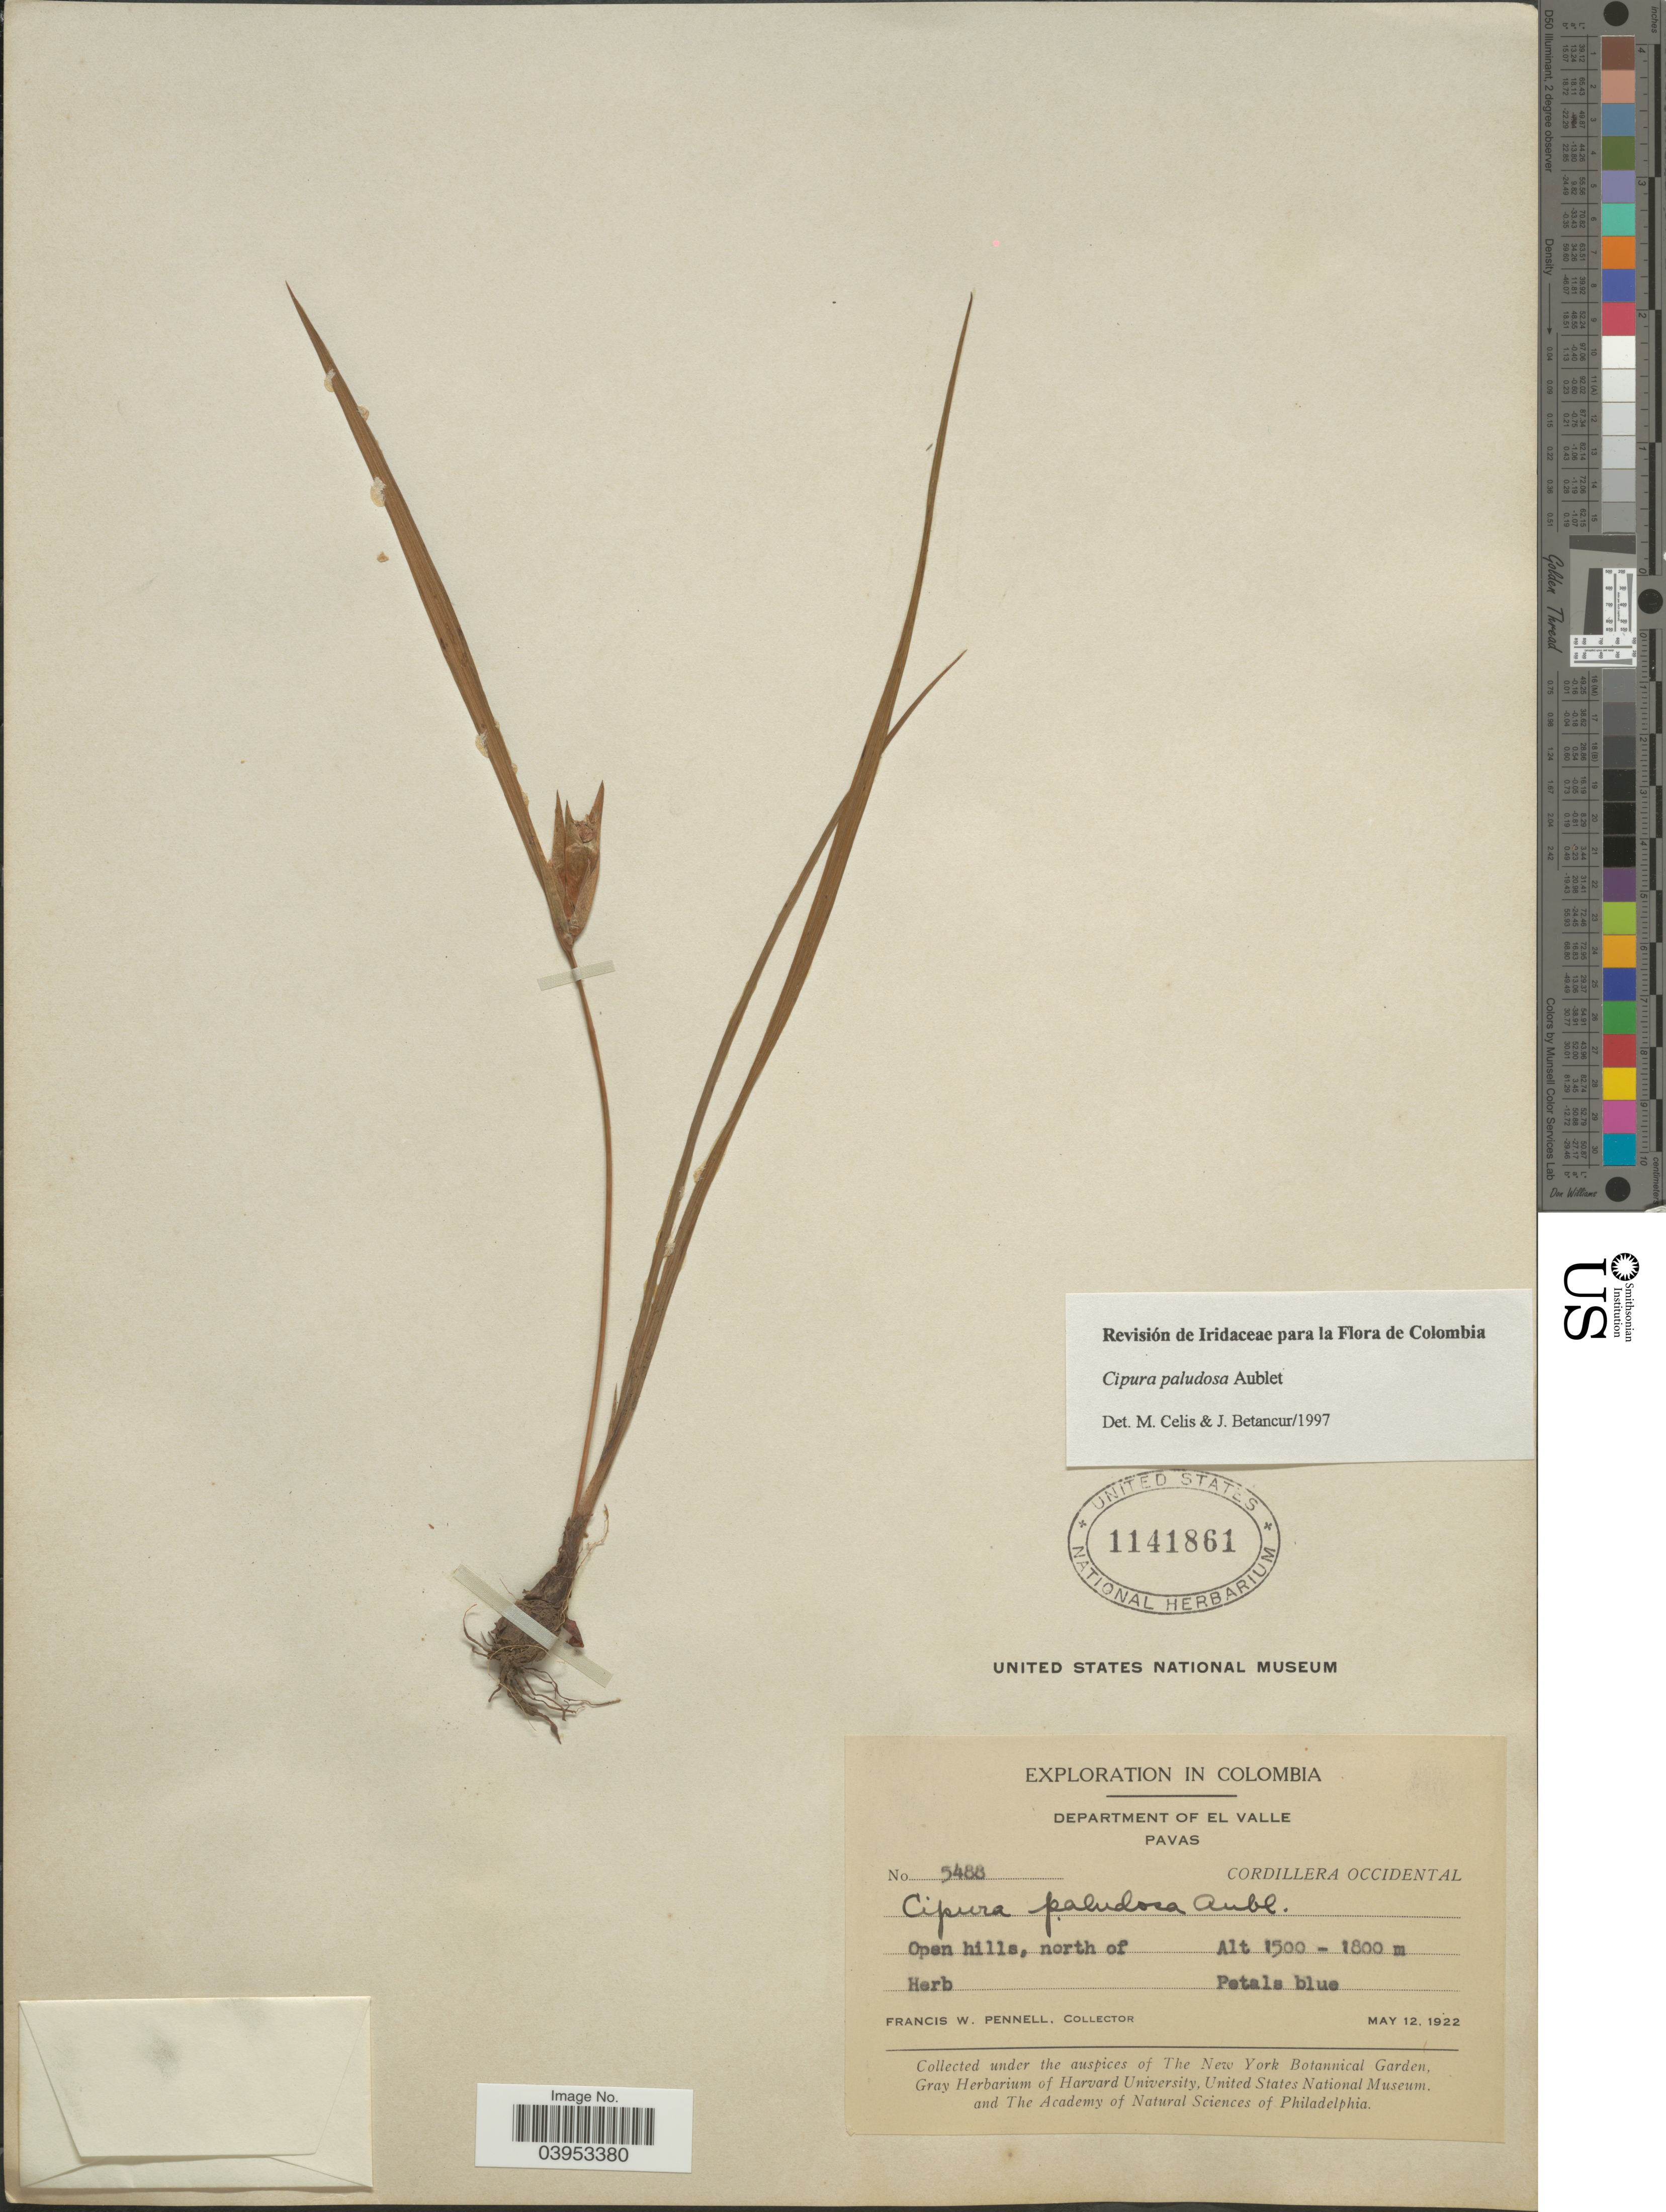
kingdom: Plantae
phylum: Tracheophyta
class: Liliopsida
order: Asparagales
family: Iridaceae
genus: Cipura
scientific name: Cipura paludosa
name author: Aubl.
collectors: F. W. Pennell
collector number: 5488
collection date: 1922-05-12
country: Colombia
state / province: Valle del Cauca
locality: Department of El Valle. Pavas. Cordillera Occidental.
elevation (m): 1500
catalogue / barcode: US 1141861